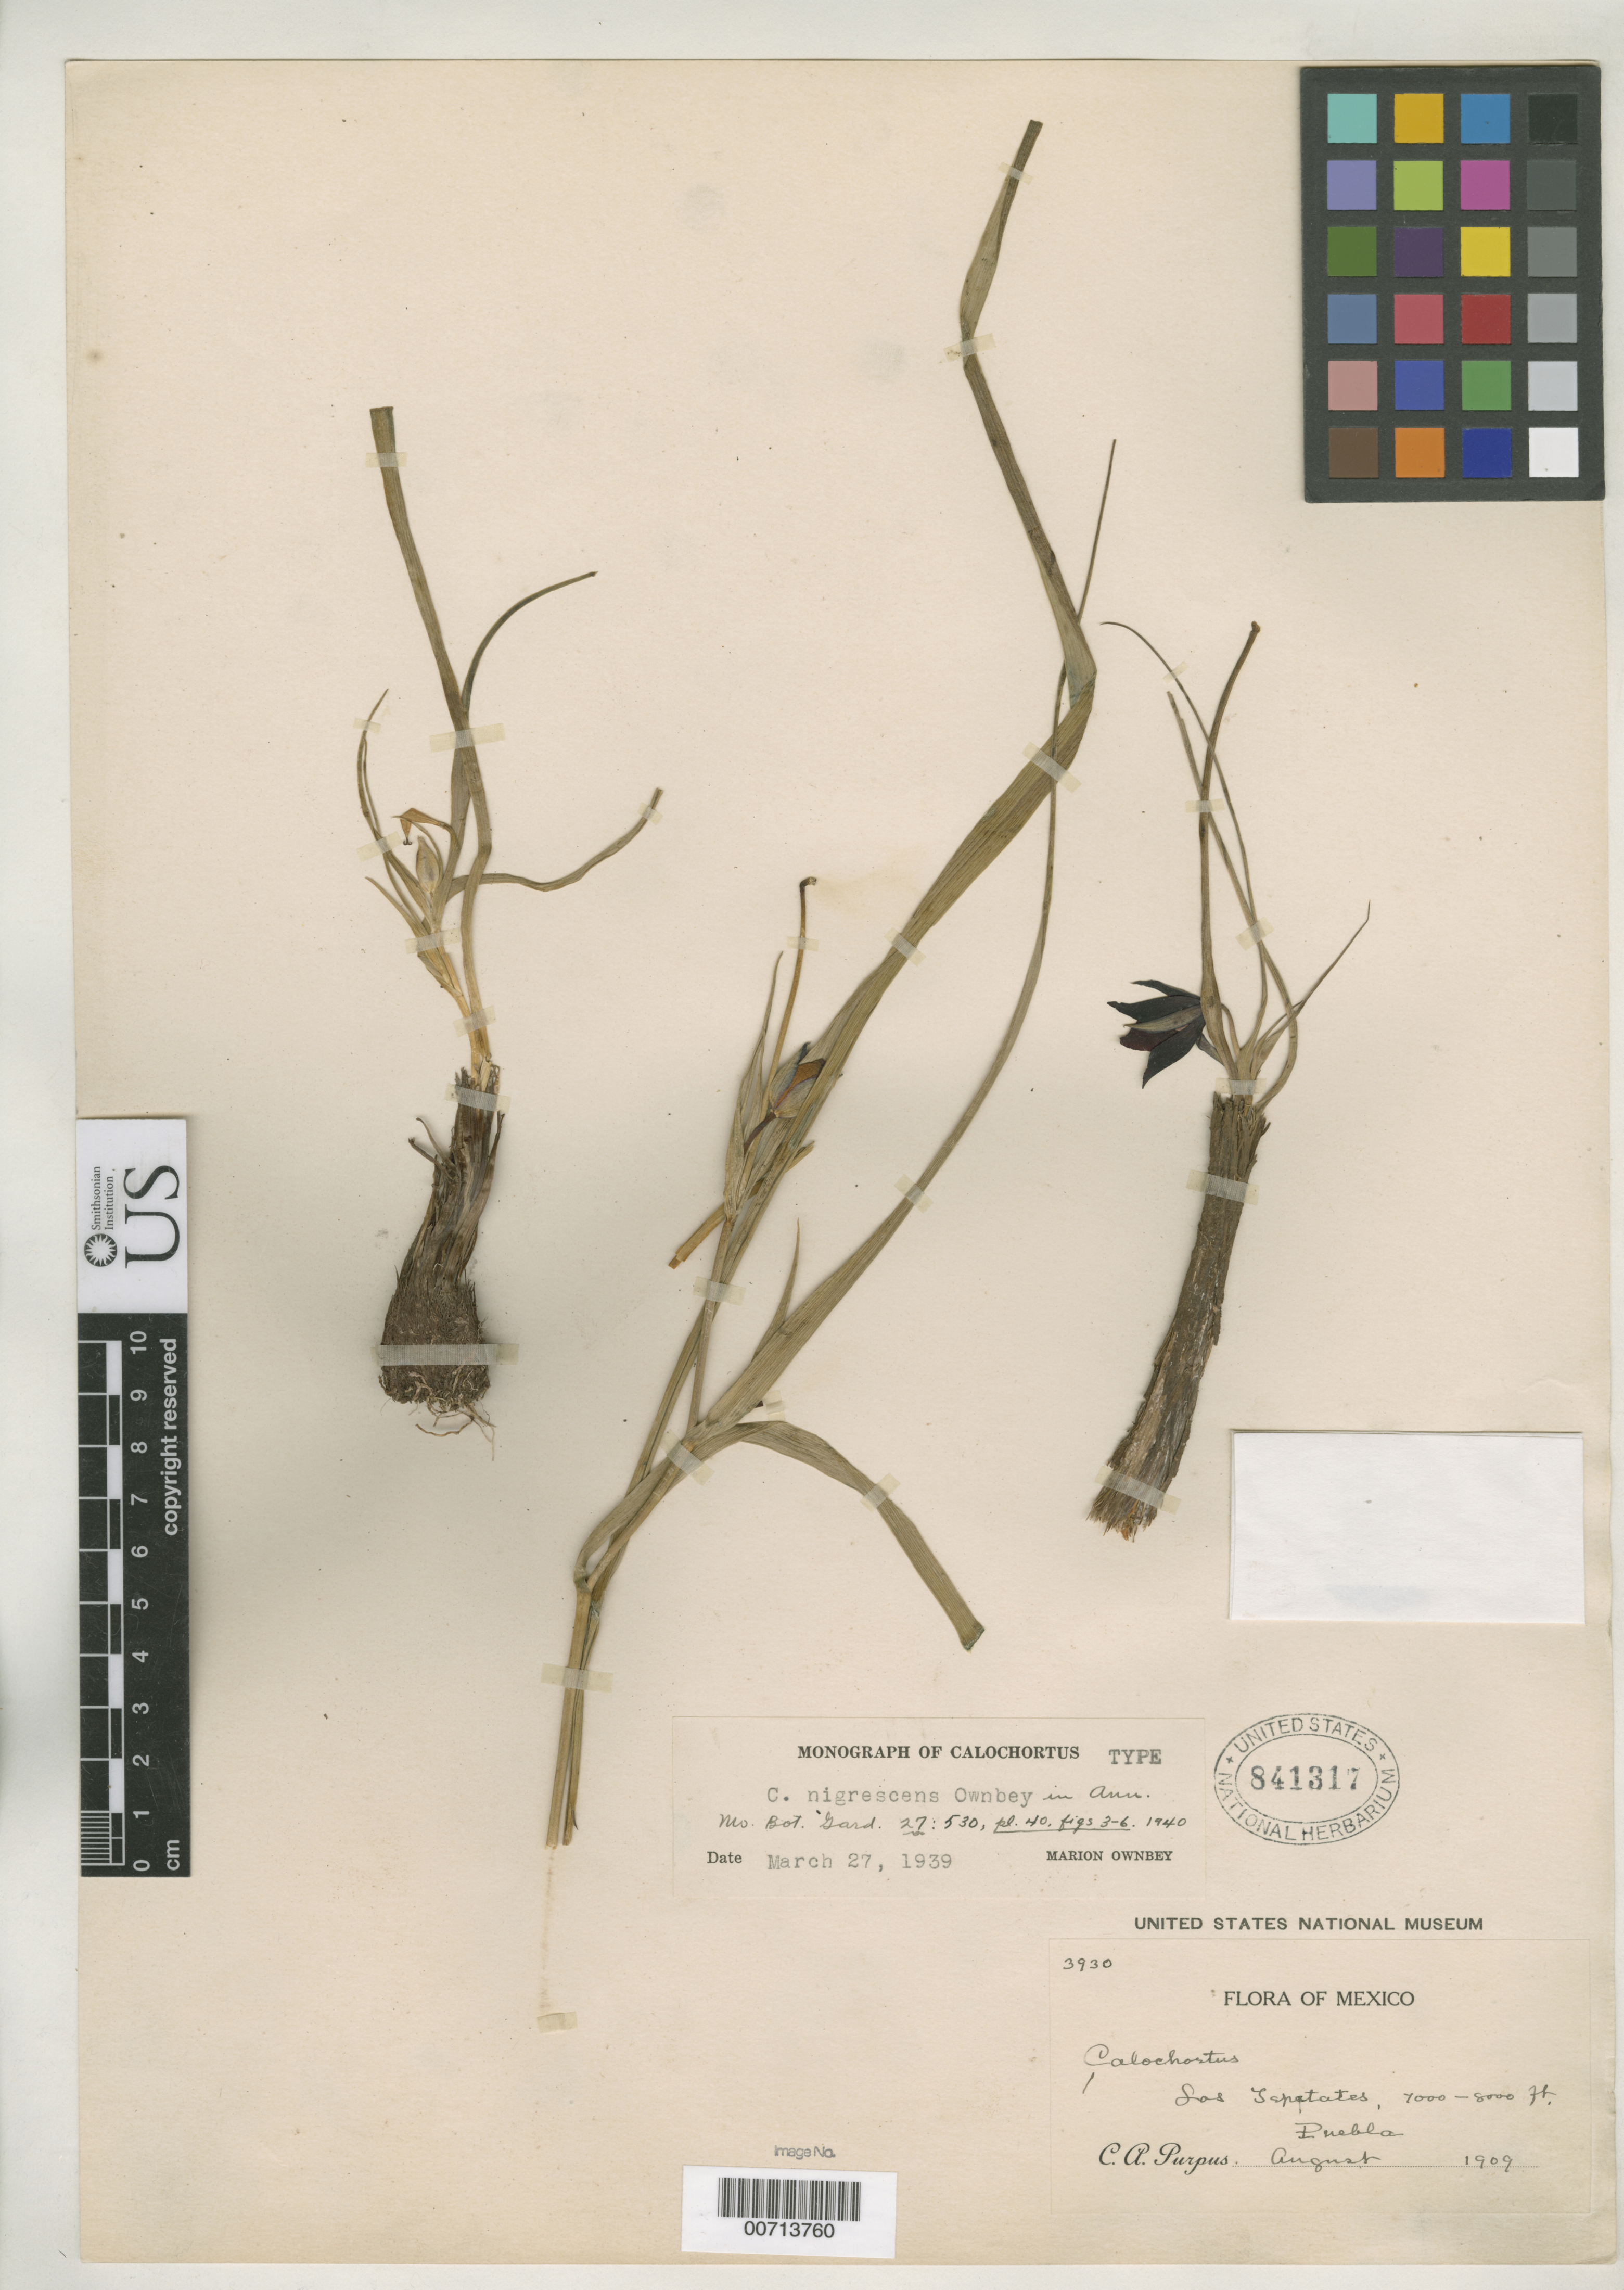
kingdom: Plantae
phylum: Tracheophyta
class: Liliopsida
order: Liliales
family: Liliaceae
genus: Calochortus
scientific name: Calochortus nigrescens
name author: Ownbey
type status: Holotype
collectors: C. A. Purpus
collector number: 3930 p.p.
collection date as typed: Aug 1909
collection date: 1909-08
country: Mexico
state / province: Puebla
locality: Los Tepates.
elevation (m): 2100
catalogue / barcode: US 841317